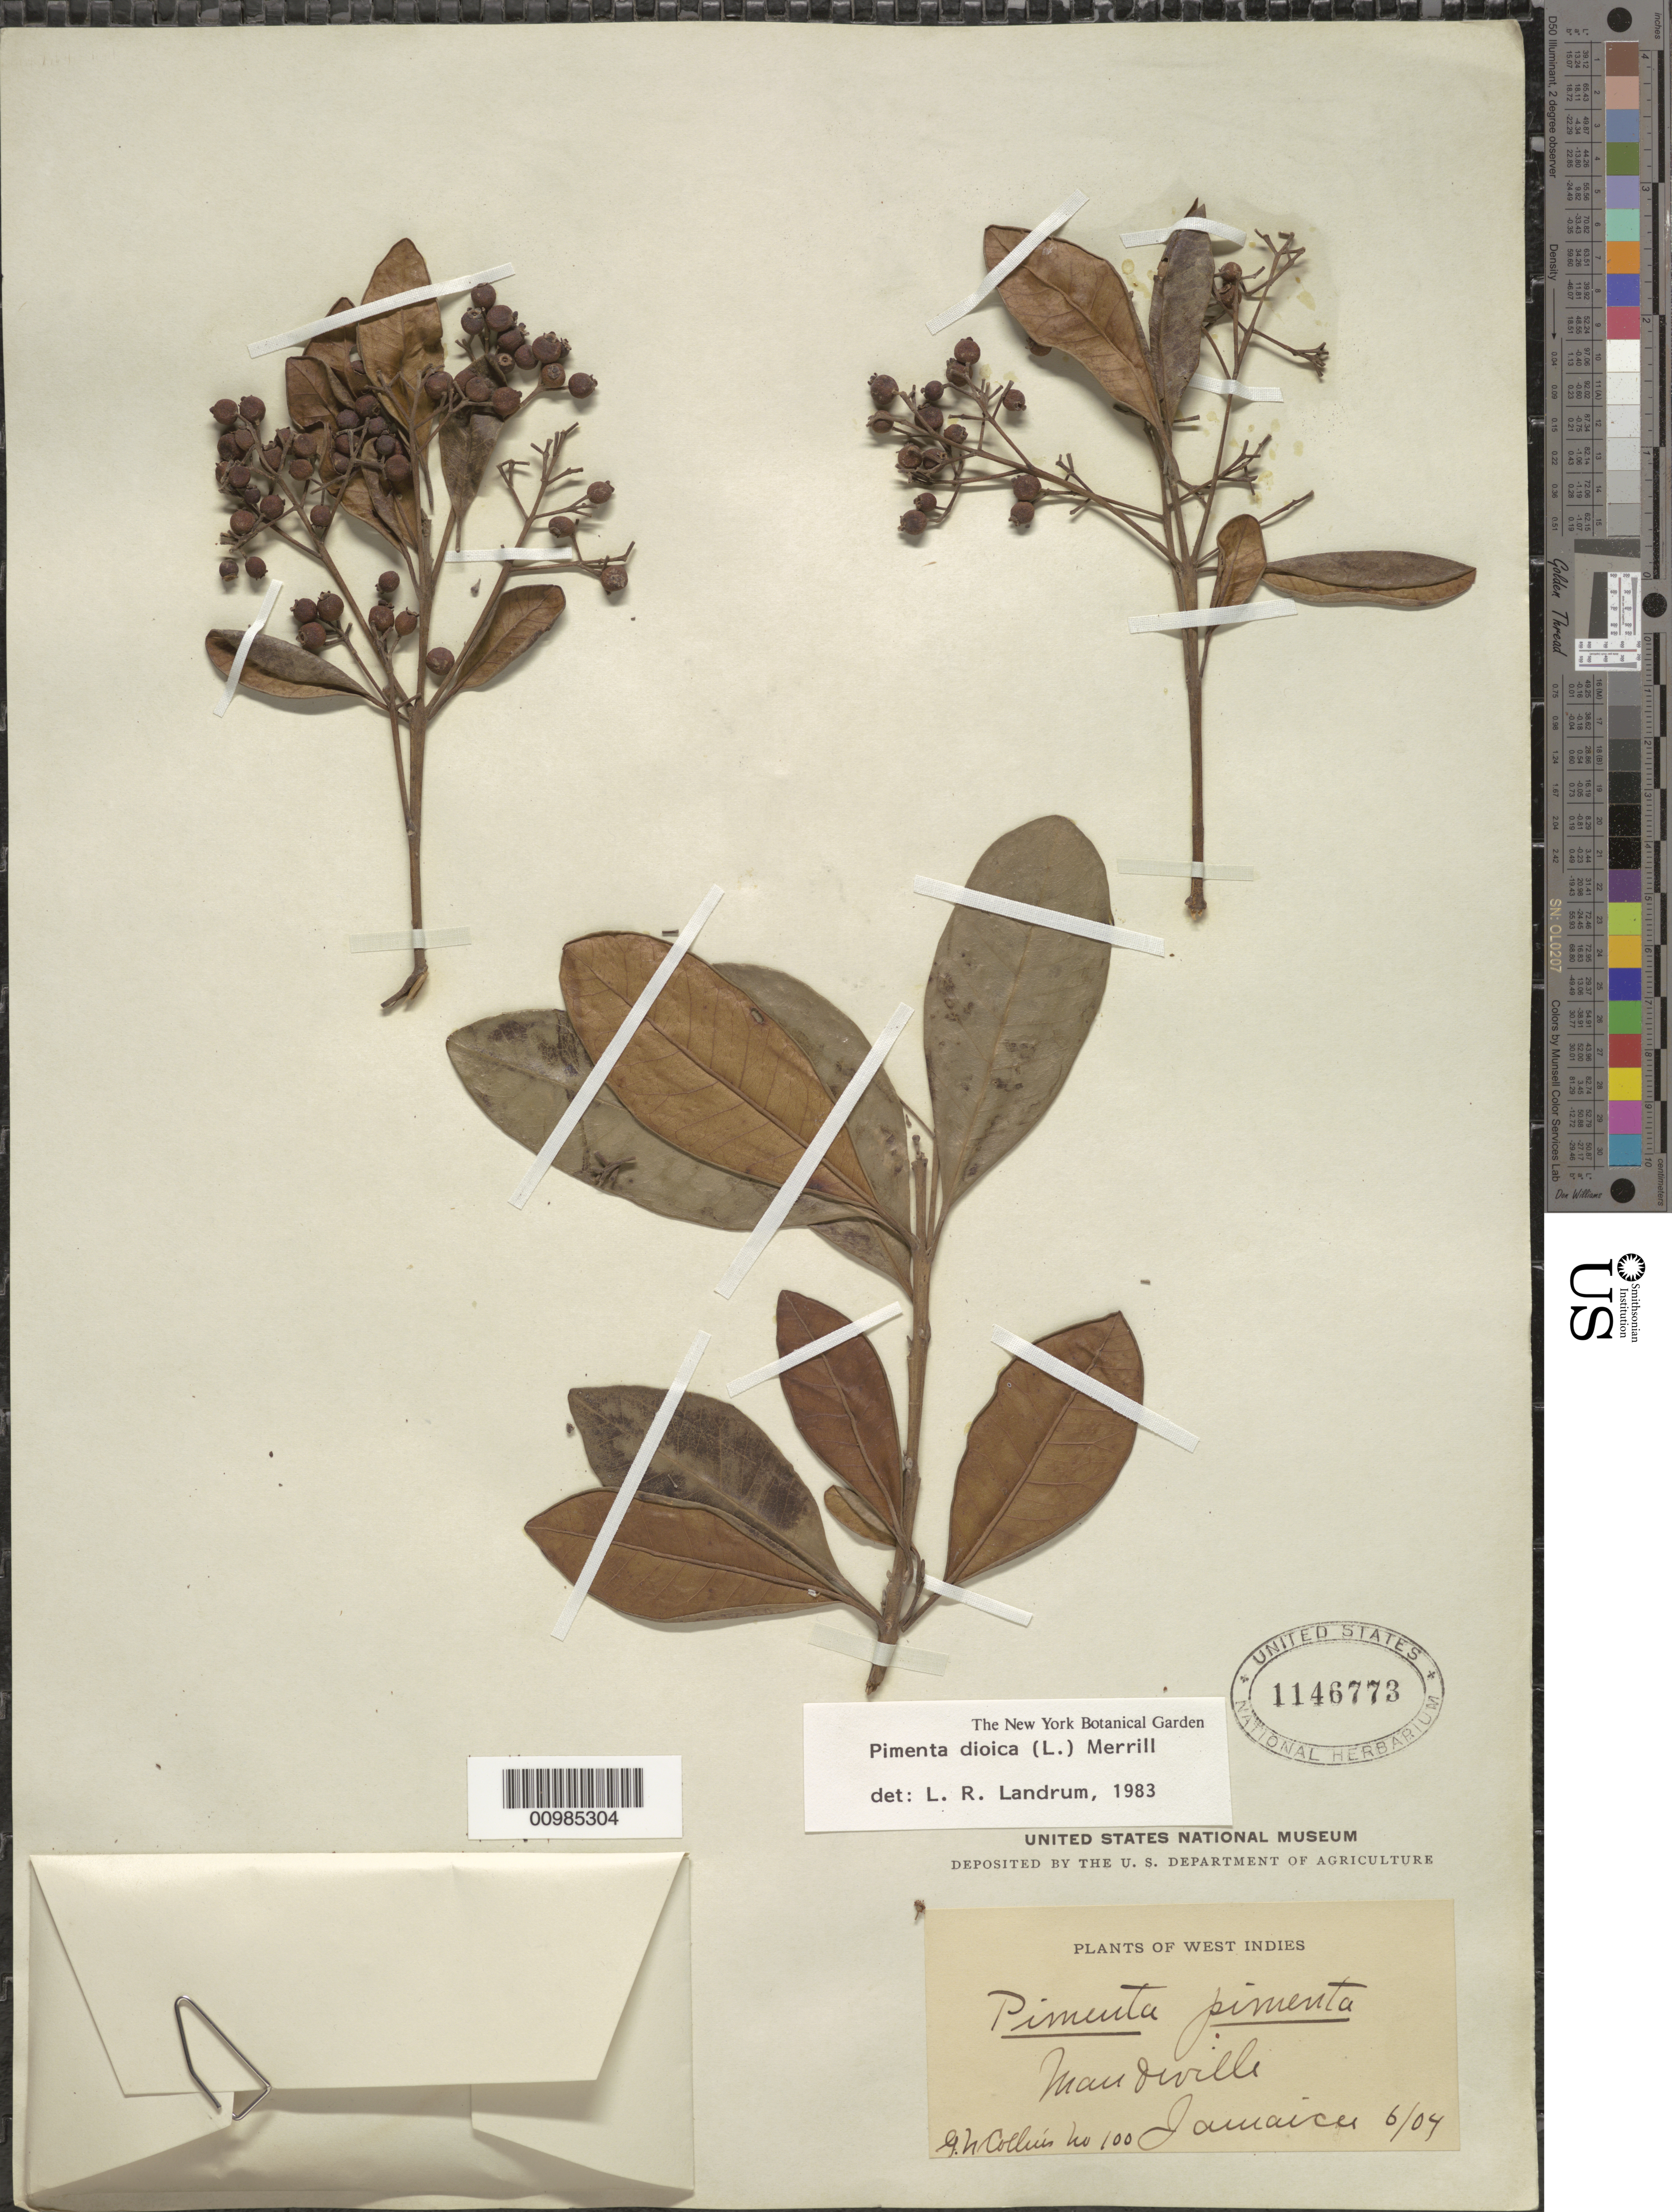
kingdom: Plantae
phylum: Tracheophyta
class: Magnoliopsida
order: Myrtales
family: Myrtaceae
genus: Pimenta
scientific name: Pimenta dioica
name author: (L.) Merr.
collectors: G. Collins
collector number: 100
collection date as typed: Jun 1904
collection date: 1904-06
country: Jamaica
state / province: Manchester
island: Jamaica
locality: Mandeville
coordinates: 0 N, 0 E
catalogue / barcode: US 1146773